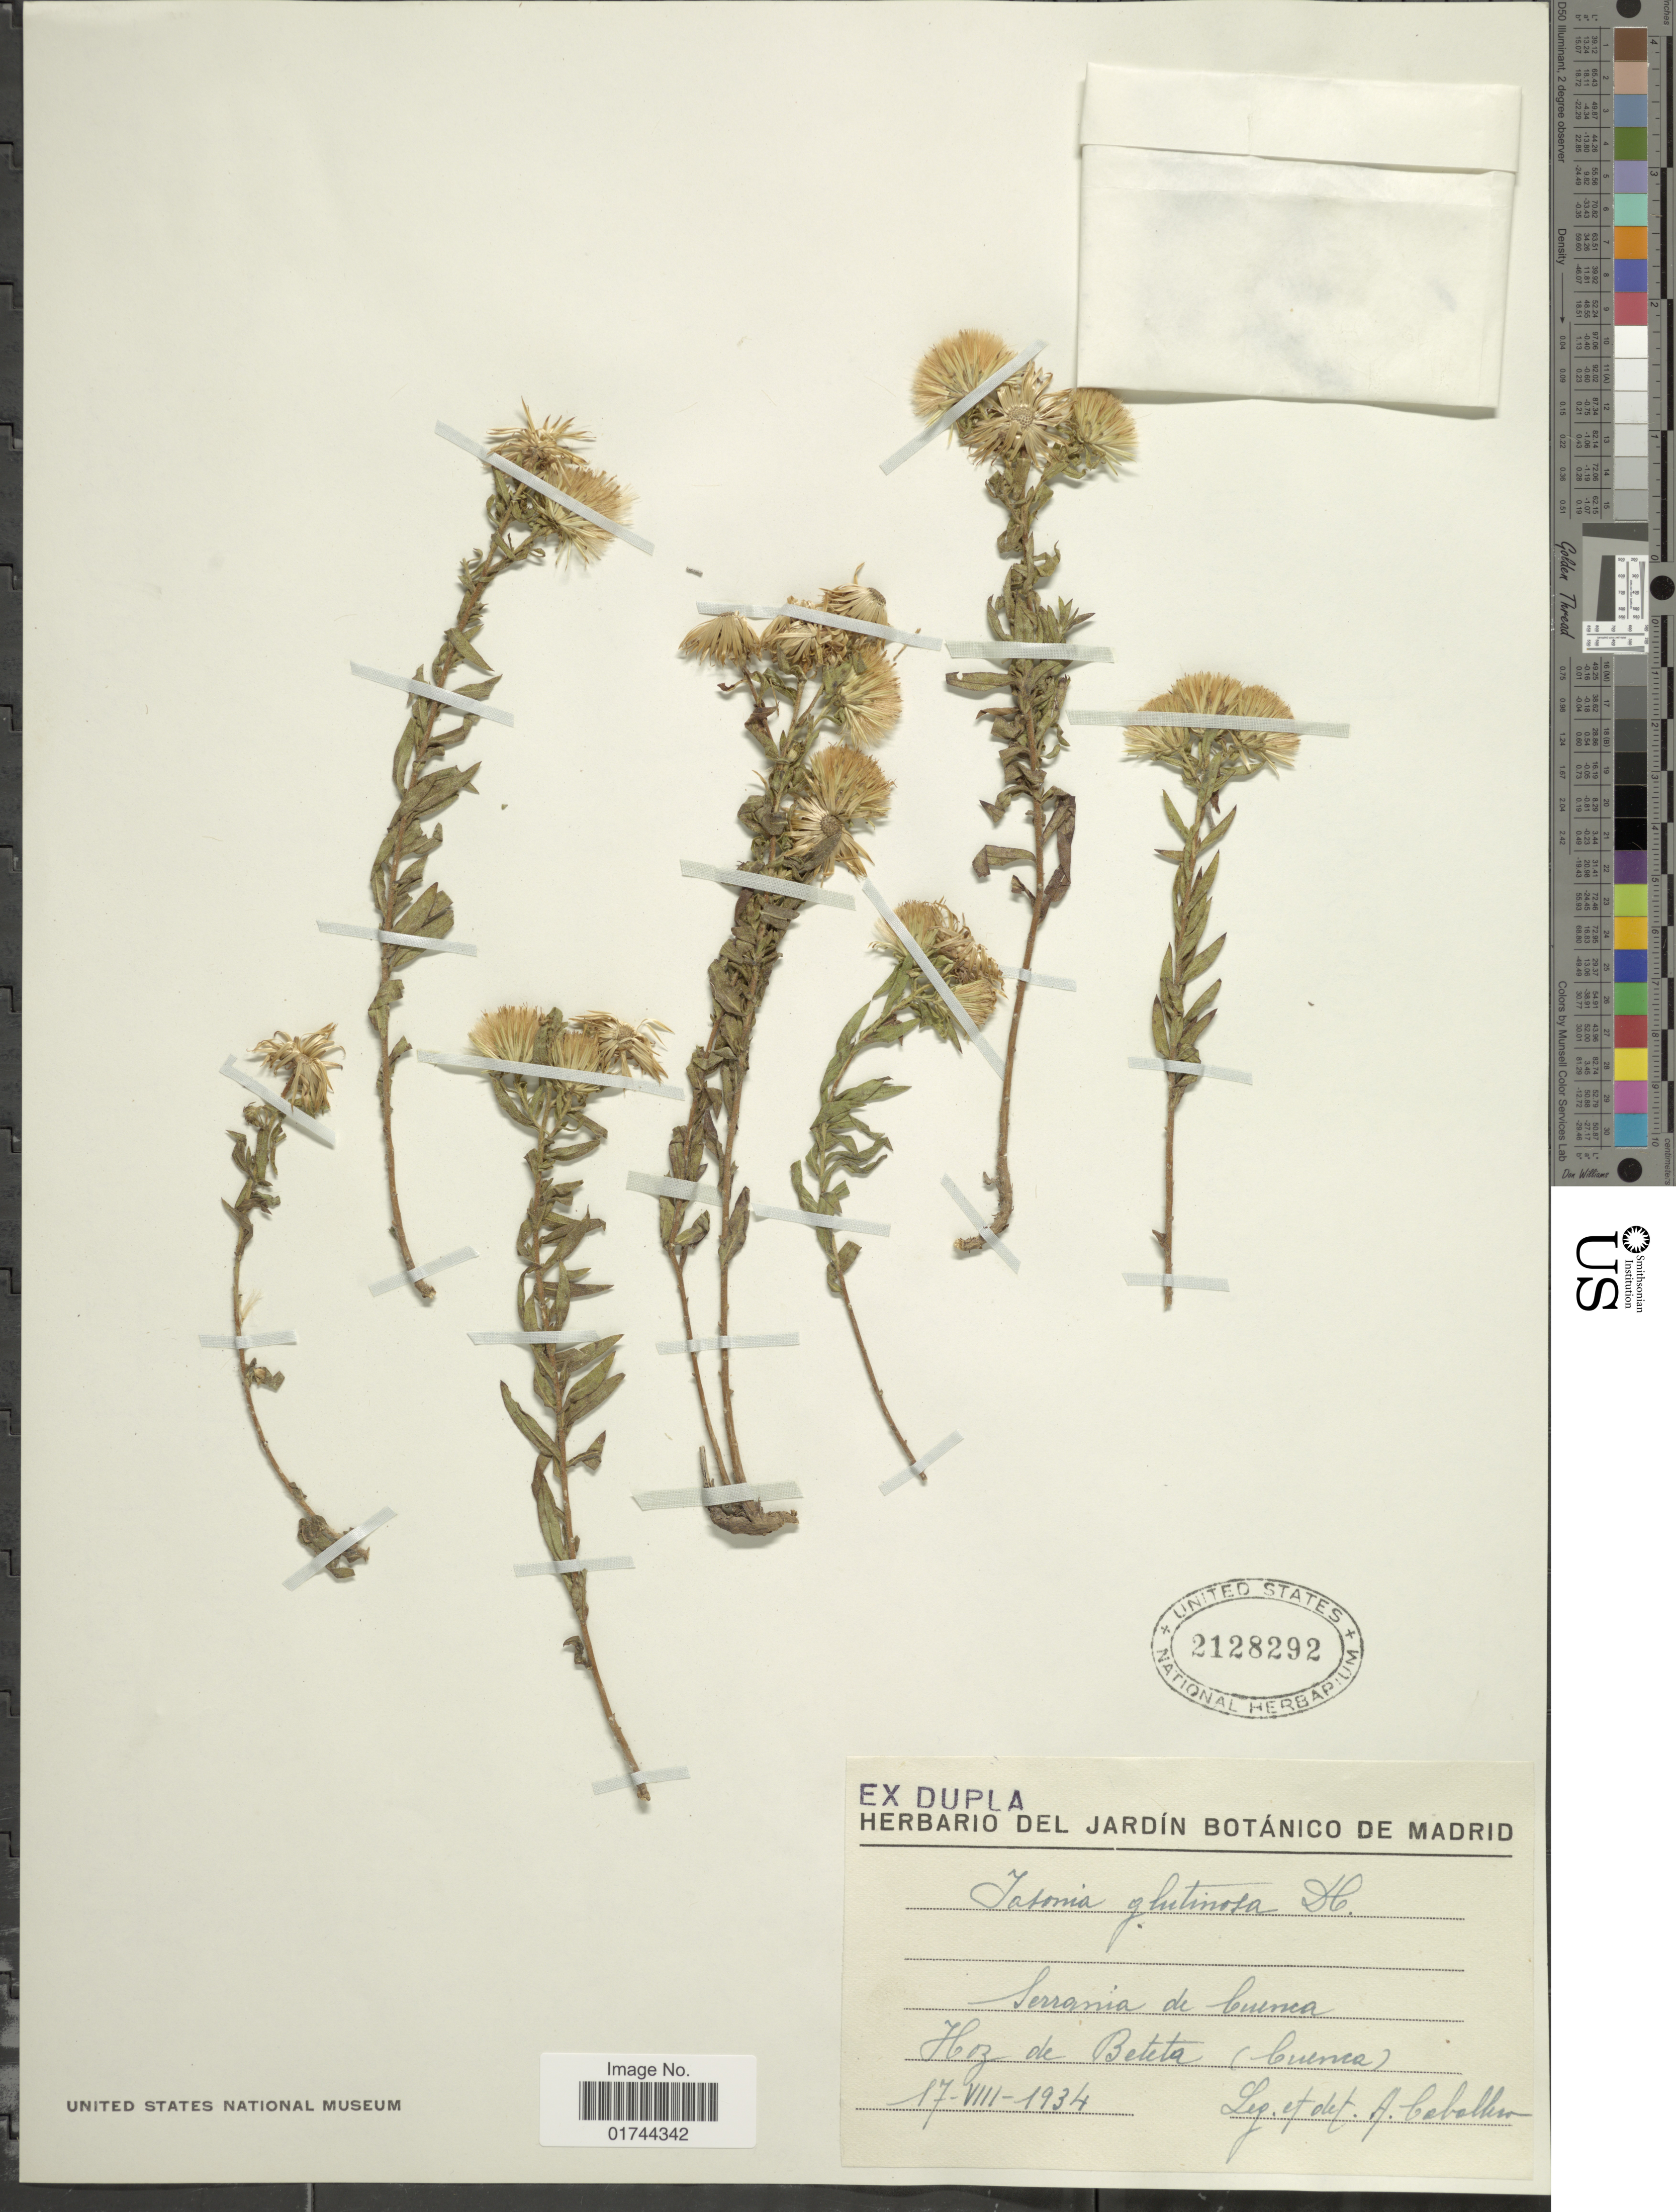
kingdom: Plantae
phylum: Tracheophyta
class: Magnoliopsida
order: Asterales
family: Asteraceae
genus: Jasonia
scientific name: Jasonia glutinosa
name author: (L.) DC.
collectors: A. Caballero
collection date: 1934-08-17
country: Spain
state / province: Castilla-La Mancha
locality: Serrania de Cuenca, Hoz de Beteta (Cuenca)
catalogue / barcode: US 2128292